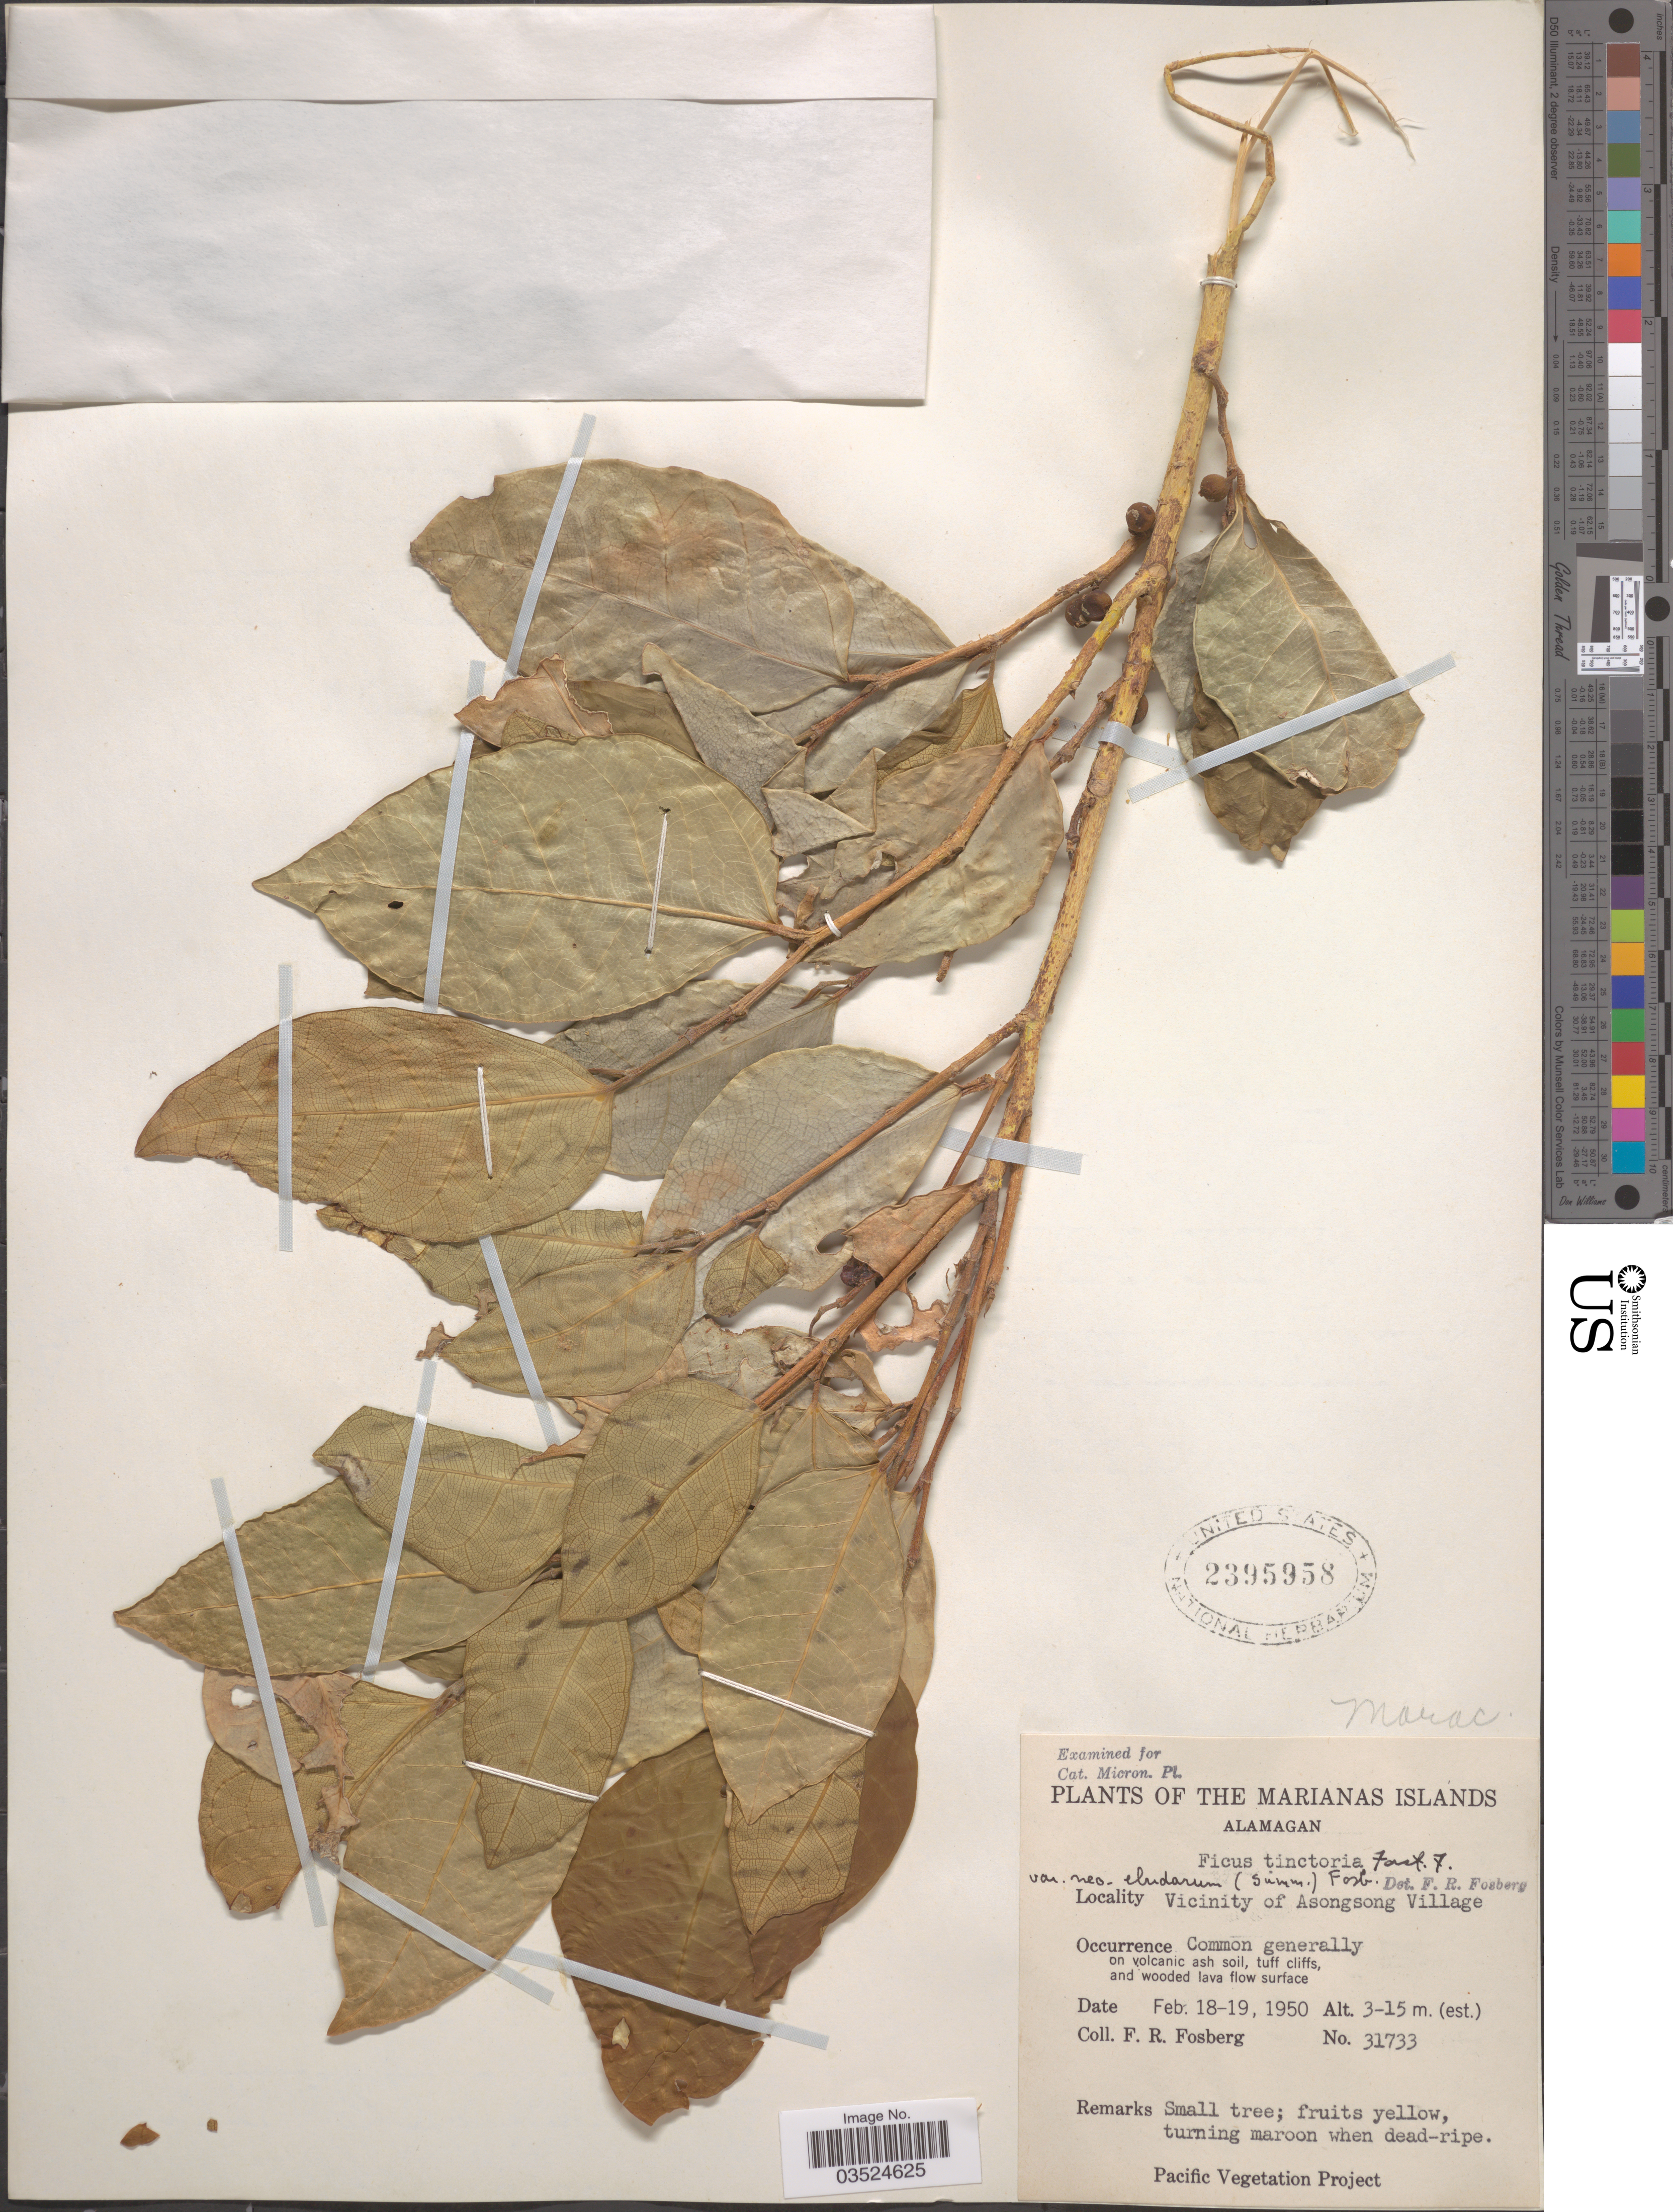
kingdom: Plantae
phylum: Tracheophyta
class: Magnoliopsida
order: Rosales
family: Moraceae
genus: Ficus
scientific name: Ficus tinctoria var. neoebudarum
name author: (Summerh.) Fosberg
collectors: F. R. Fosberg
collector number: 31733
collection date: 1950-02-18/1950-02-19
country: Northern Mariana Islands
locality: The Marianas Islands. Alamagan. Vicinity of Asongsong Village.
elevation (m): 3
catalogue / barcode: US 2395958